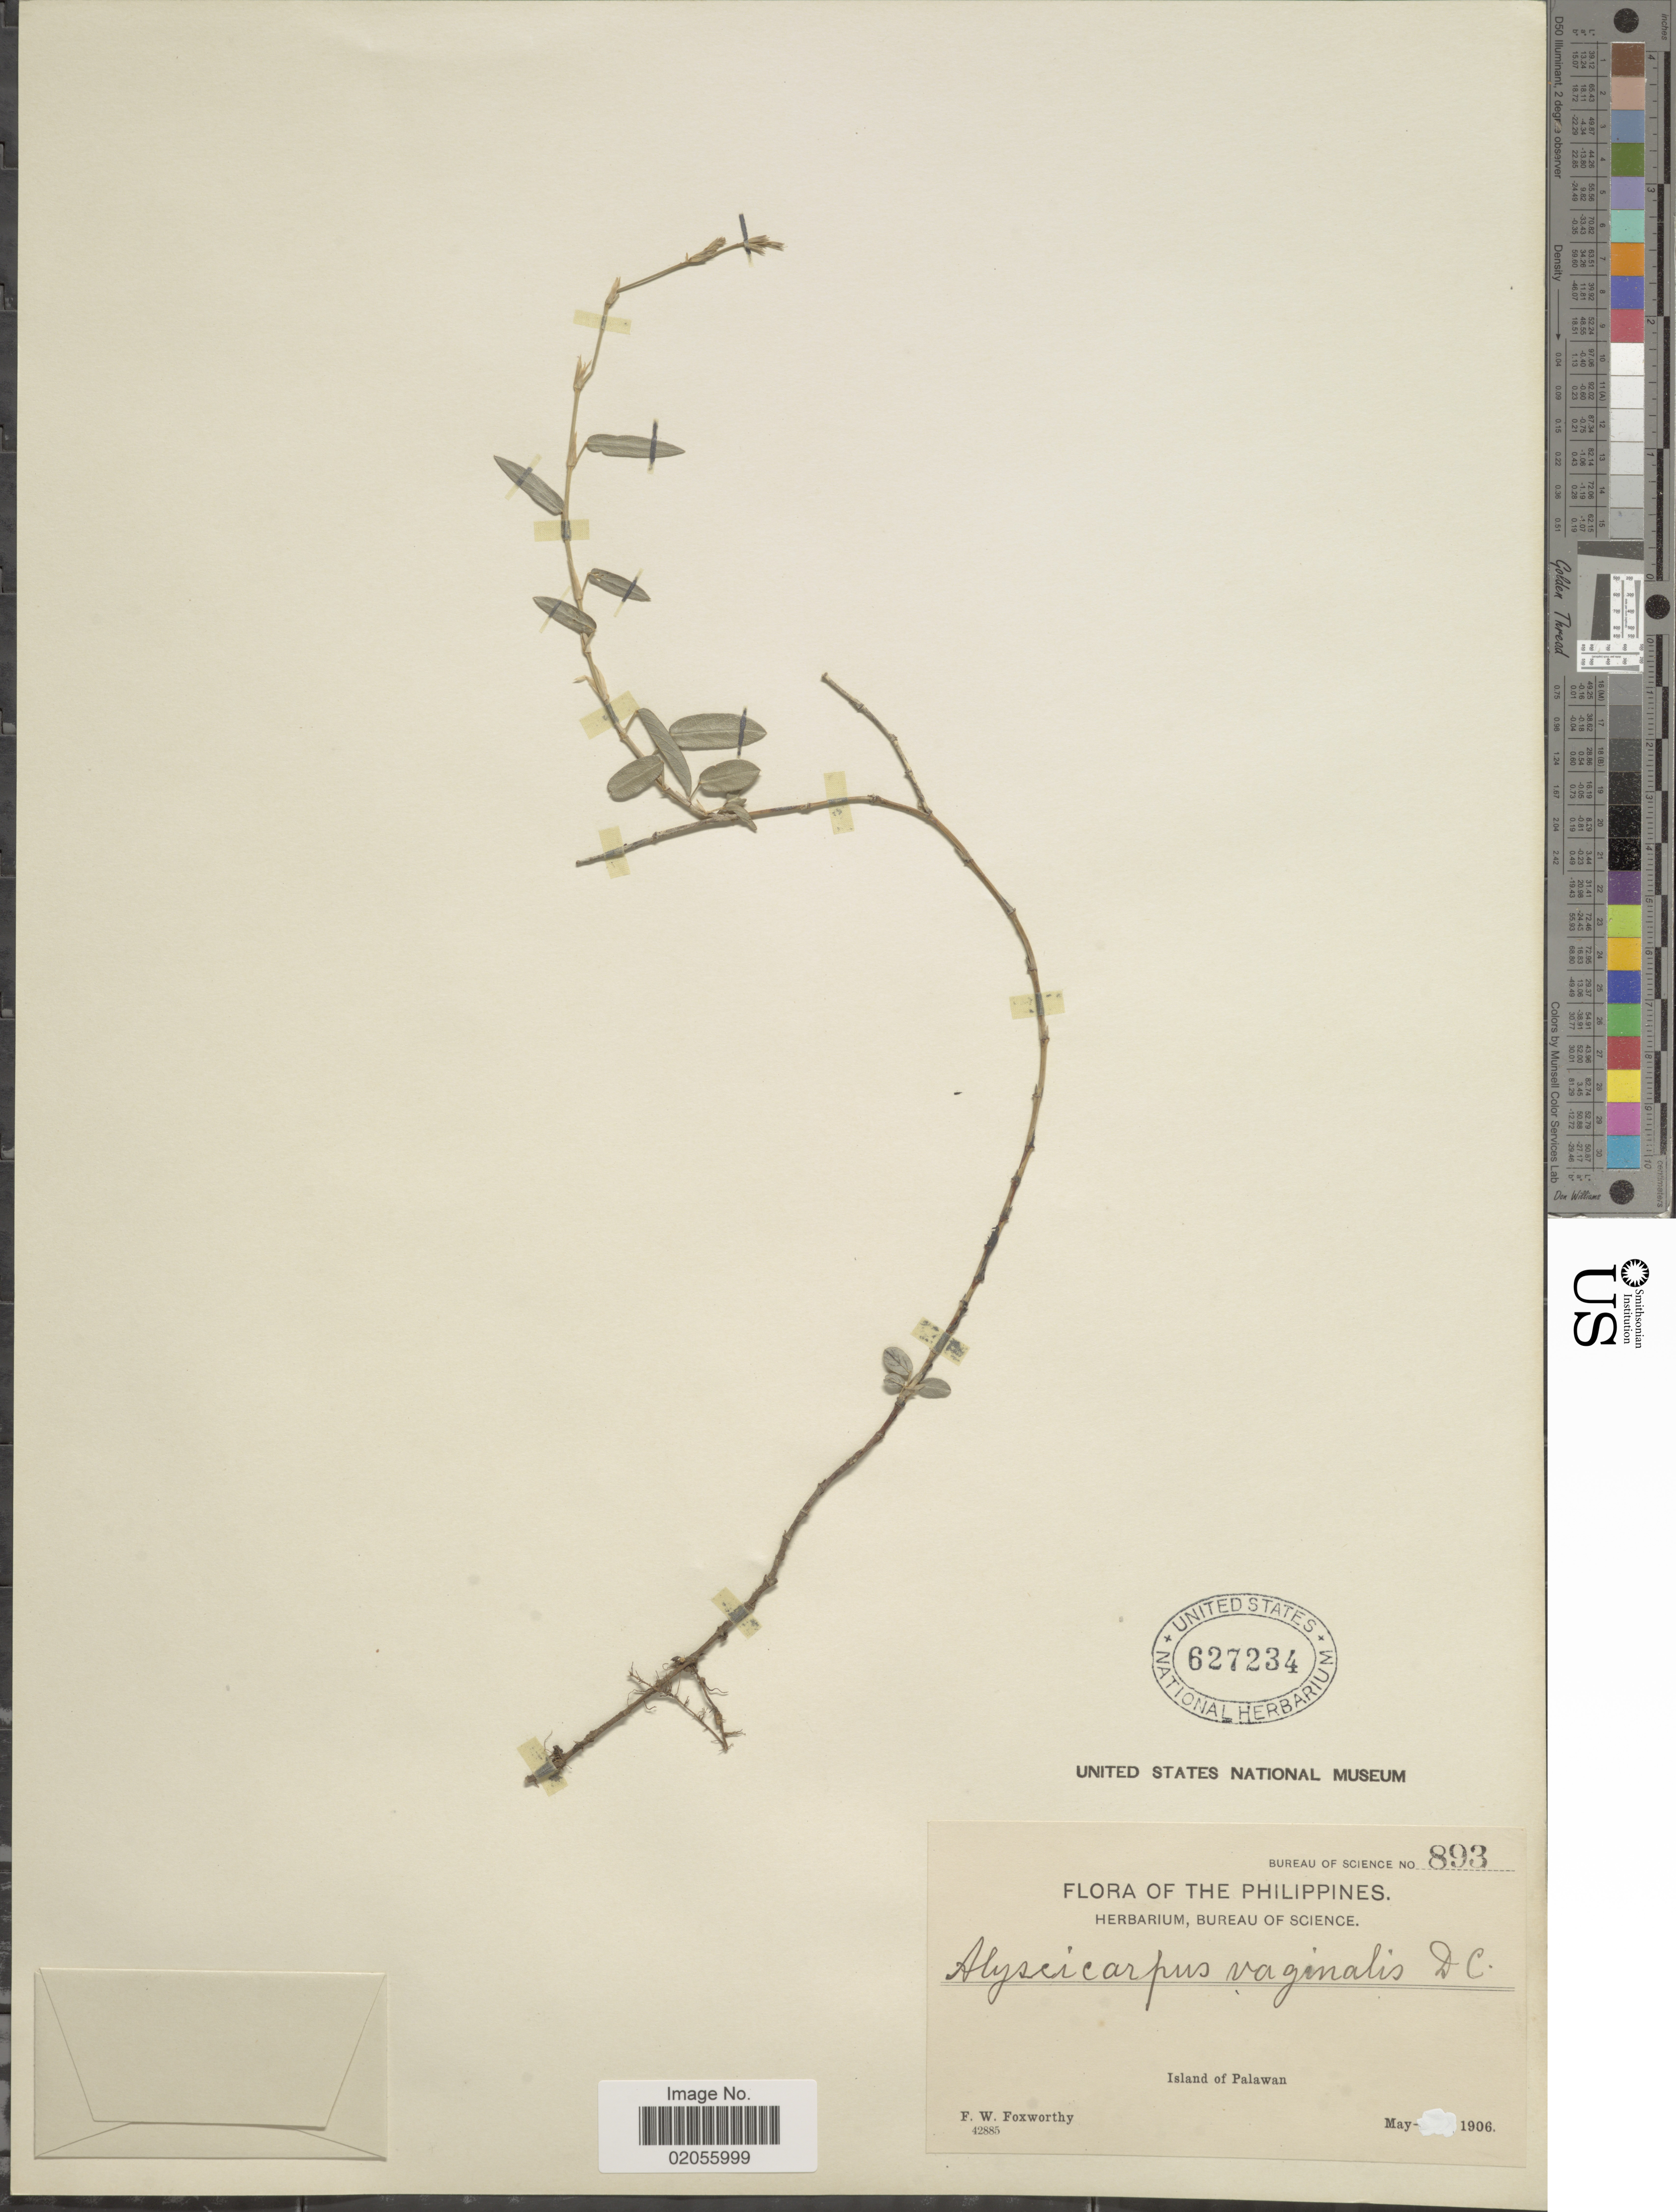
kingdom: Plantae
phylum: Tracheophyta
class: Magnoliopsida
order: Fabales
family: Fabaceae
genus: Alysicarpus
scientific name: Alysicarpus vaginalis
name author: (L.) DC.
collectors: F. W. Foxworthy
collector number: Bureau of Science 893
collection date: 1906-05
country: Philippines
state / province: Mimaropa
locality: Island of Palawan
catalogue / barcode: US 627234